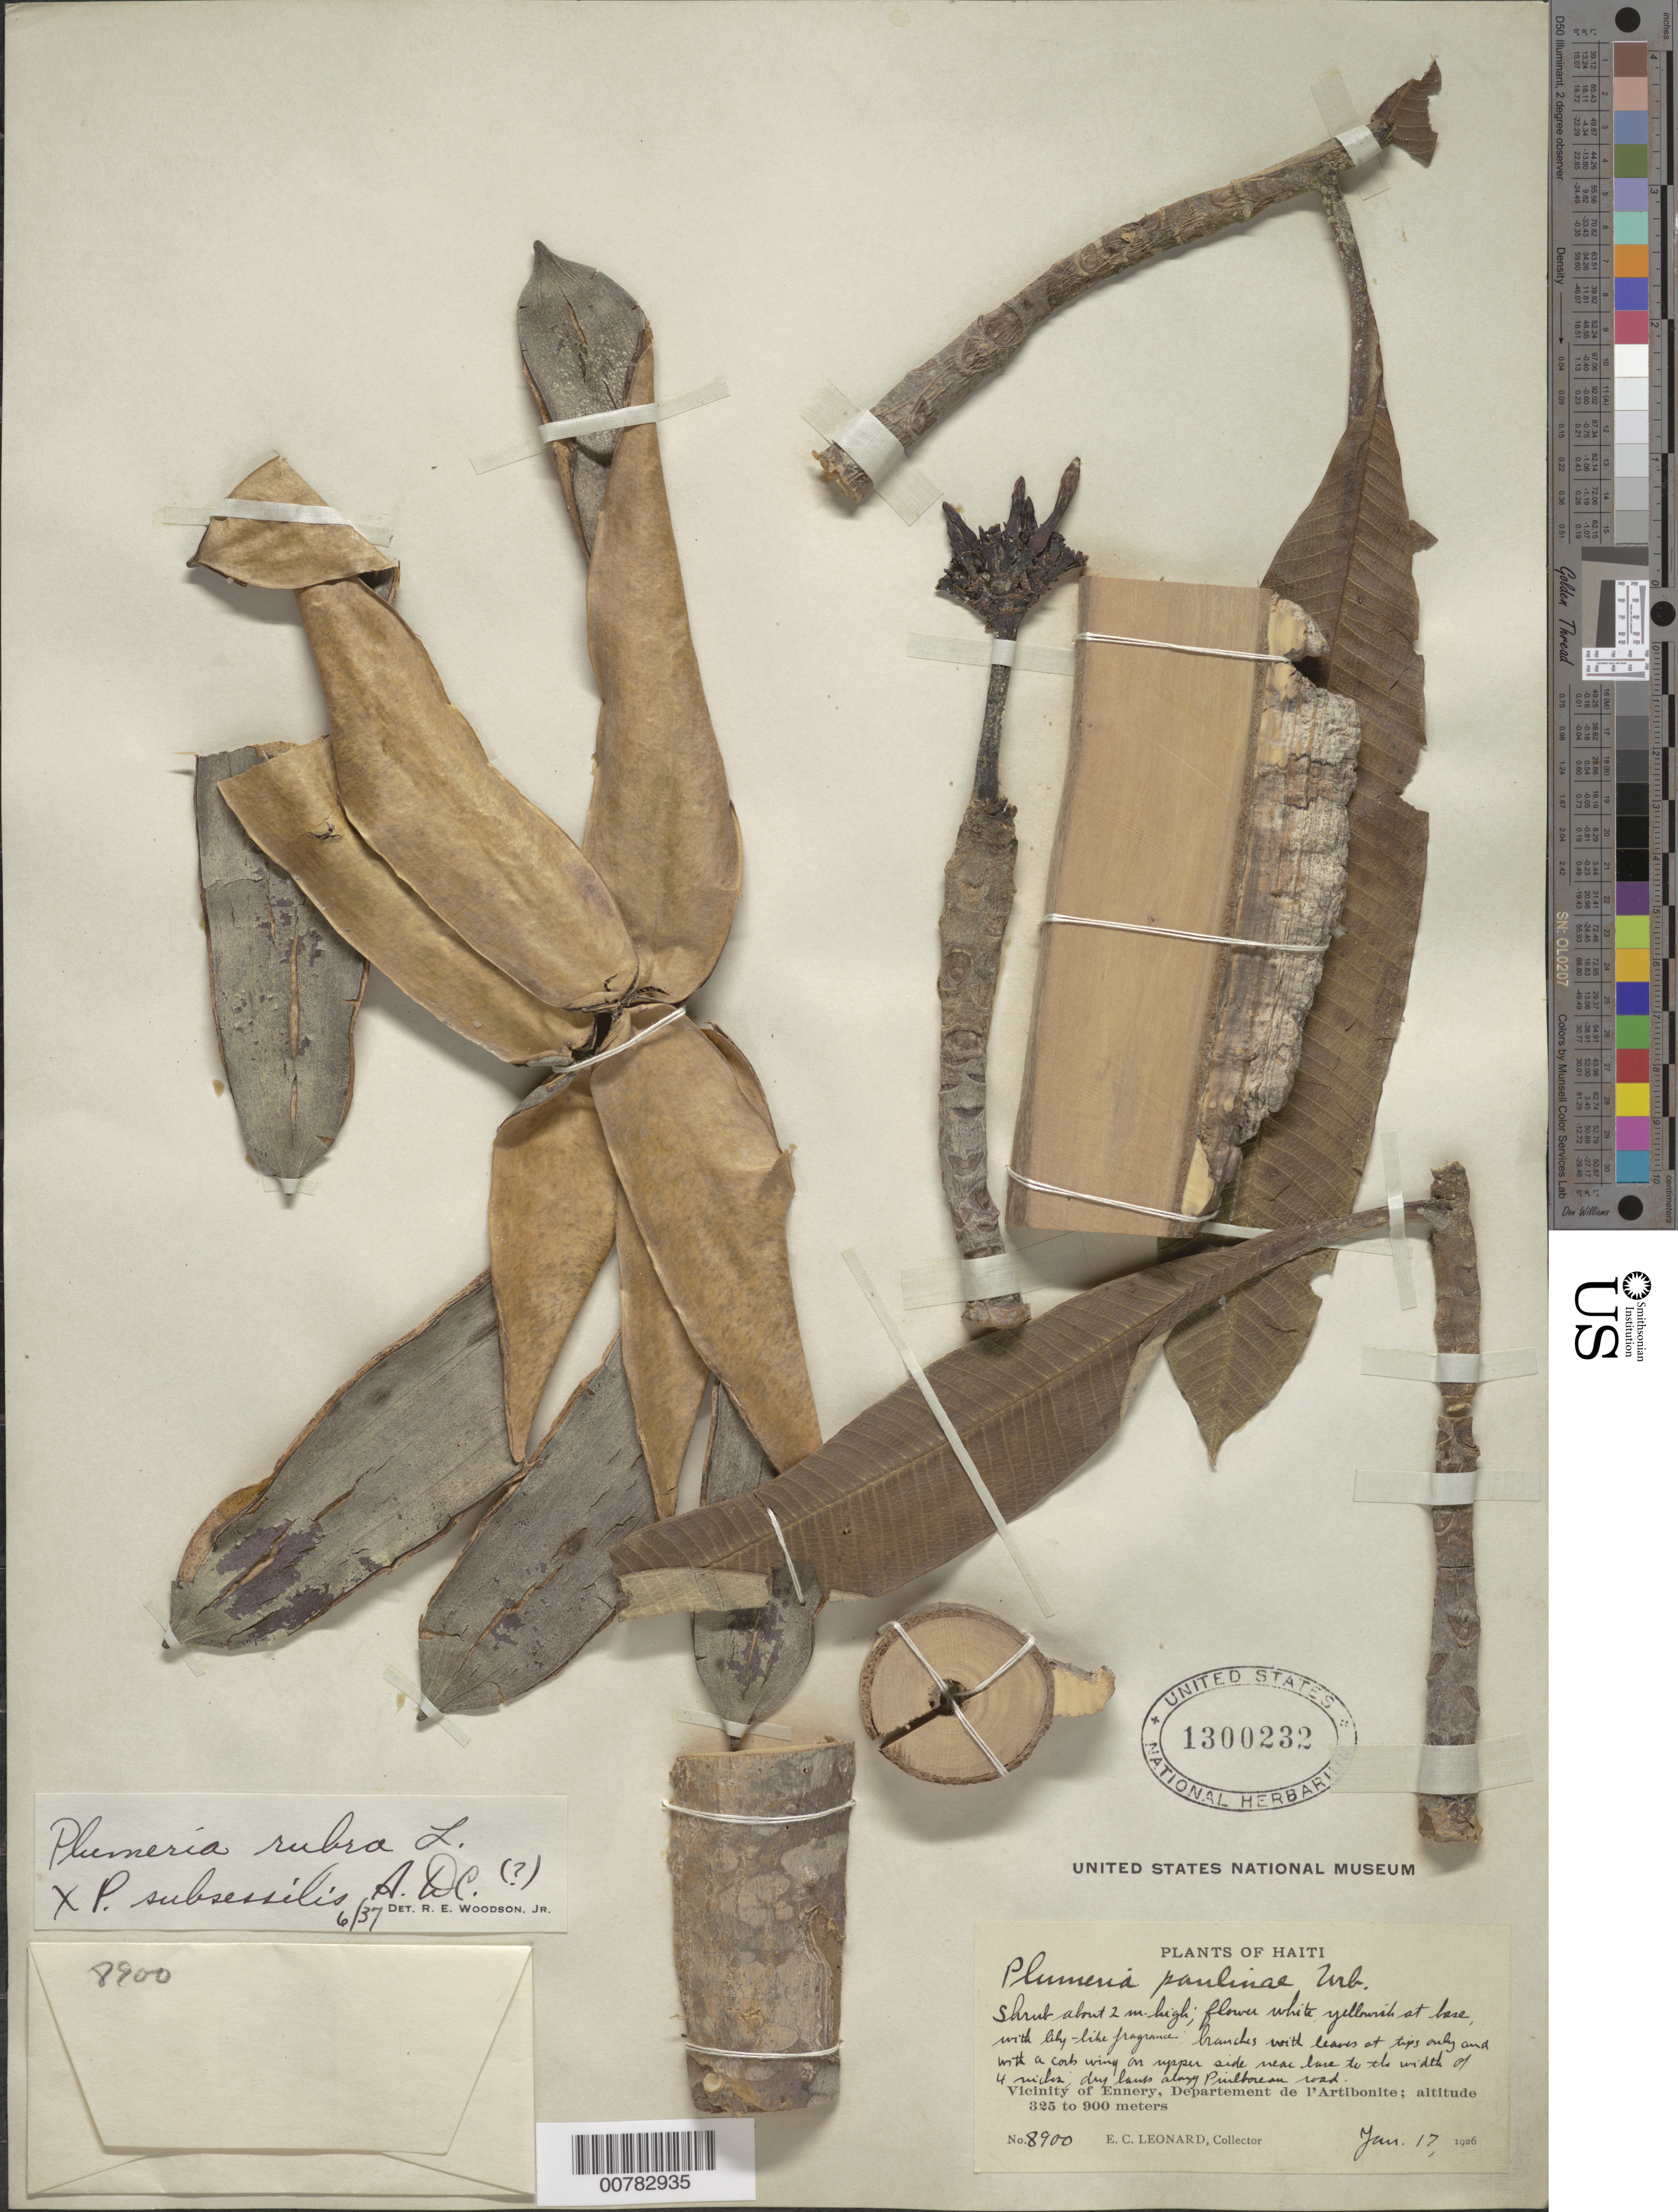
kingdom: Plantae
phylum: Tracheophyta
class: Magnoliopsida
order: Gentianales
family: Apocynaceae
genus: Plumeria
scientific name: Plumeria rubra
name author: L.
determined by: Woodson, R. E., Jr.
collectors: E. C. Leonard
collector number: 8900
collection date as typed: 17 Jan 1926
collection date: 1926-01-17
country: Haiti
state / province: Artibonite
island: Hispaniola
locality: Vicinity of Ennery, along Puilboreau road.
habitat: Dry land.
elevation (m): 325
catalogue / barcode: US 1300232